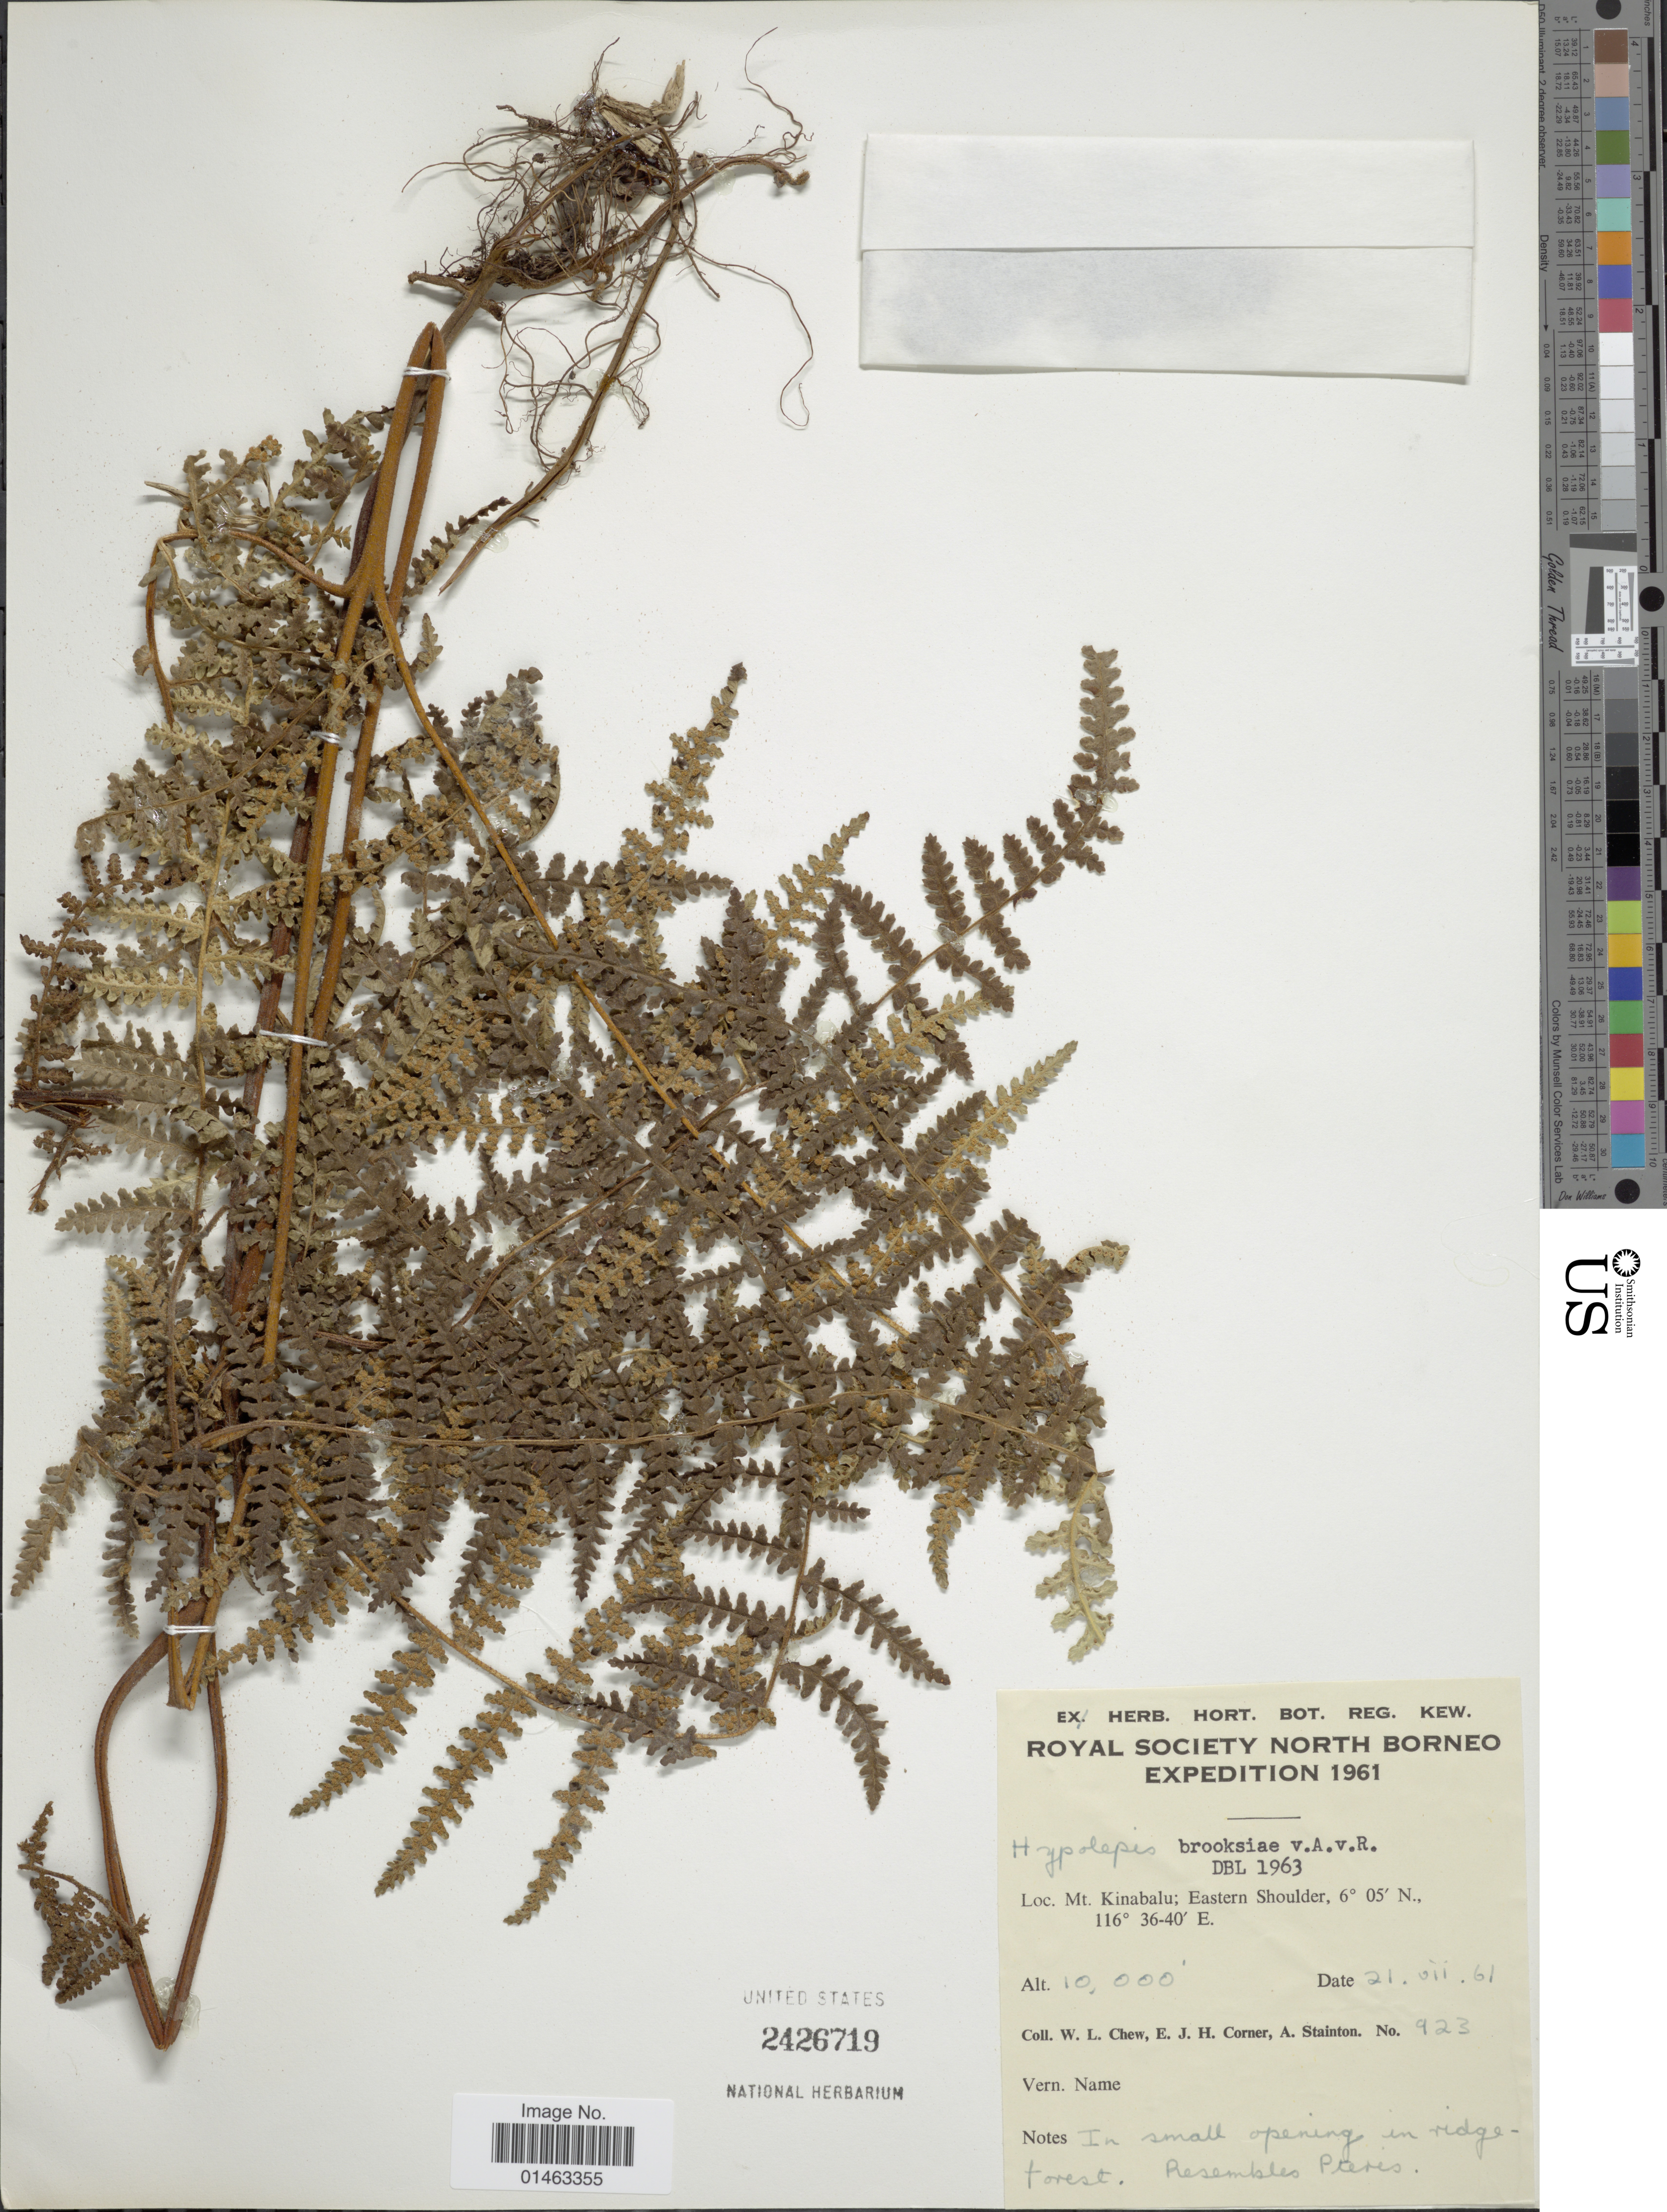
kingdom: Plantae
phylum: Tracheophyta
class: Polypodiopsida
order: Polypodiales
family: Dennstaedtiaceae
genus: Hypolepis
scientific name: Hypolepis brooksiae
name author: Alderw.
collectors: W. Chew, E. Corner & A. Stainton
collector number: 923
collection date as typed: Transcribed d/m/y: 21/7/61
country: Malaysia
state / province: Sabah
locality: North Borneo, Mt. Kinabalu, Eastern Shoulder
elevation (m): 3048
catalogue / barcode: US 2426719